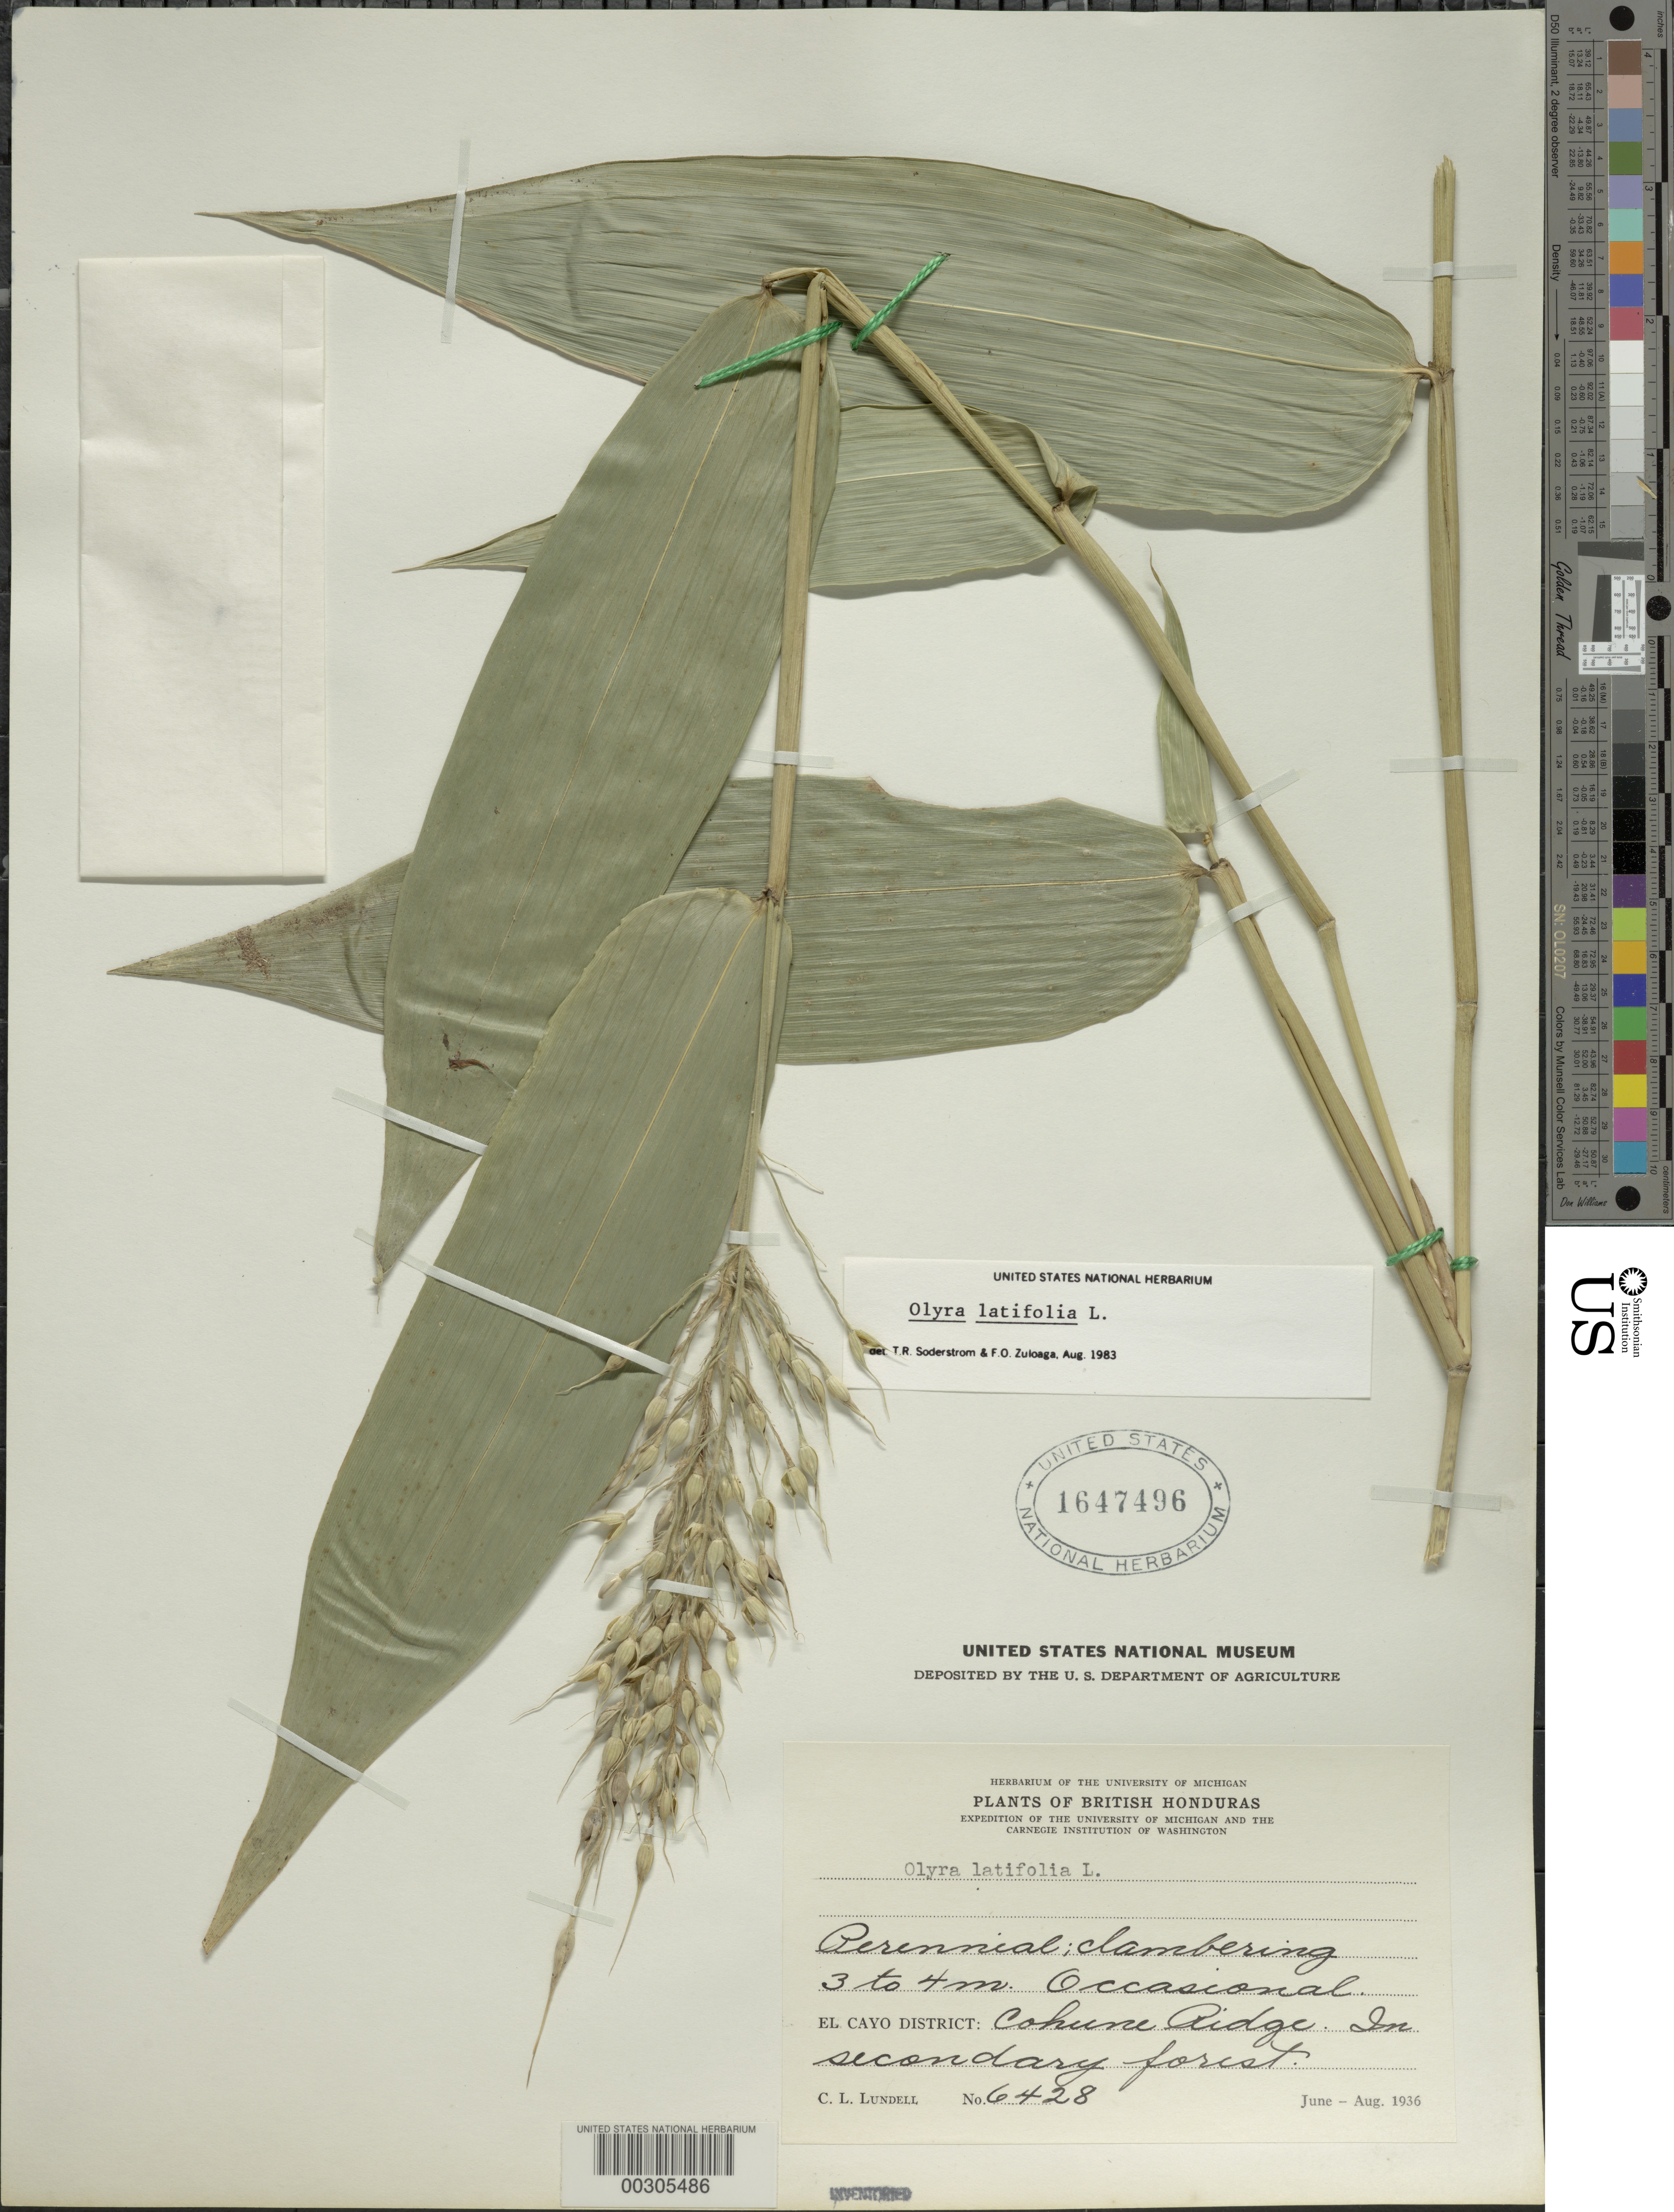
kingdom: Plantae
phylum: Tracheophyta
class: Liliopsida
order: Poales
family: Poaceae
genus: Olyra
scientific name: Olyra latifolia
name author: L.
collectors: C. L. Lundell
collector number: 6428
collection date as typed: Jun 1936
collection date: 1936-06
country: Belize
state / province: Cayo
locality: Cohune Ridge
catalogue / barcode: US 1647496